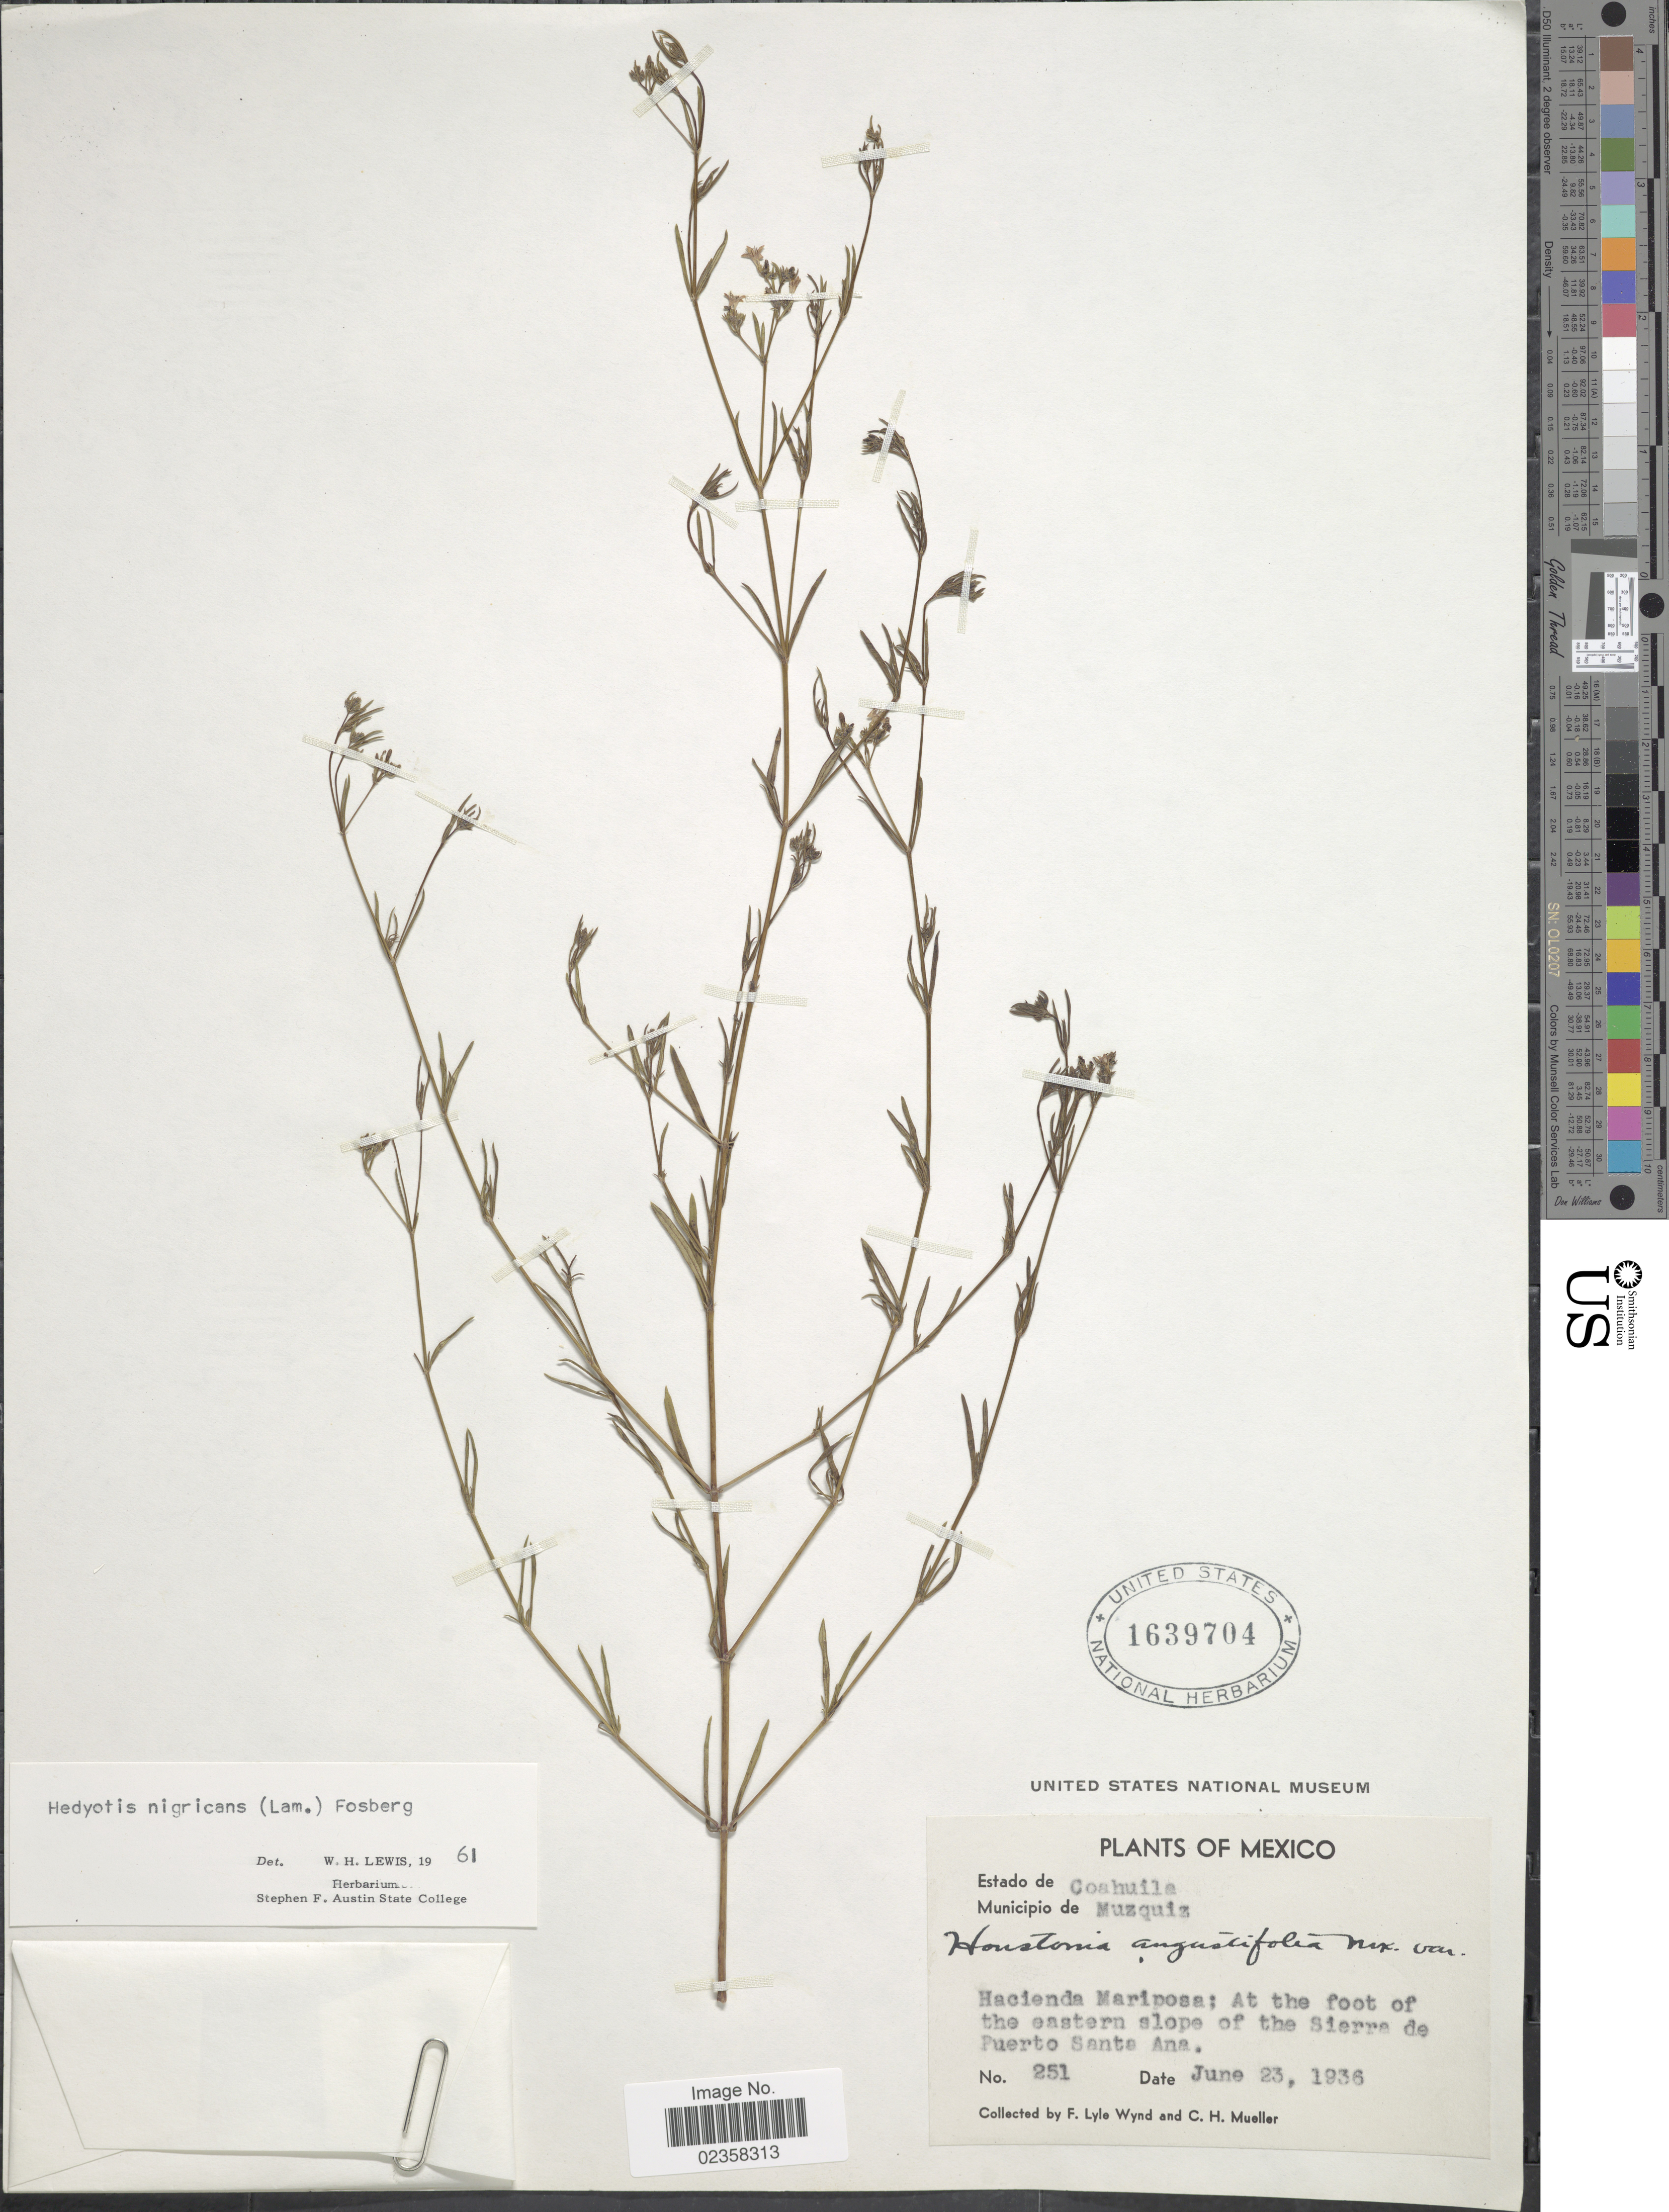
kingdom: Plantae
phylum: Tracheophyta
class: Magnoliopsida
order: Gentianales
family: Rubiaceae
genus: Houstonia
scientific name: Houstonia nigricans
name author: (Lam.) Fernald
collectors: F. L. Wynd & C. H. Mueller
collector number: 251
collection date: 1936-06-23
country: Mexico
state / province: Coahuila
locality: Municipio de Muzquiz, Hacienda Mariposo; At the foot of the eastern slope of the Sierra de Puerto Santa Ana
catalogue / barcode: US 1639704